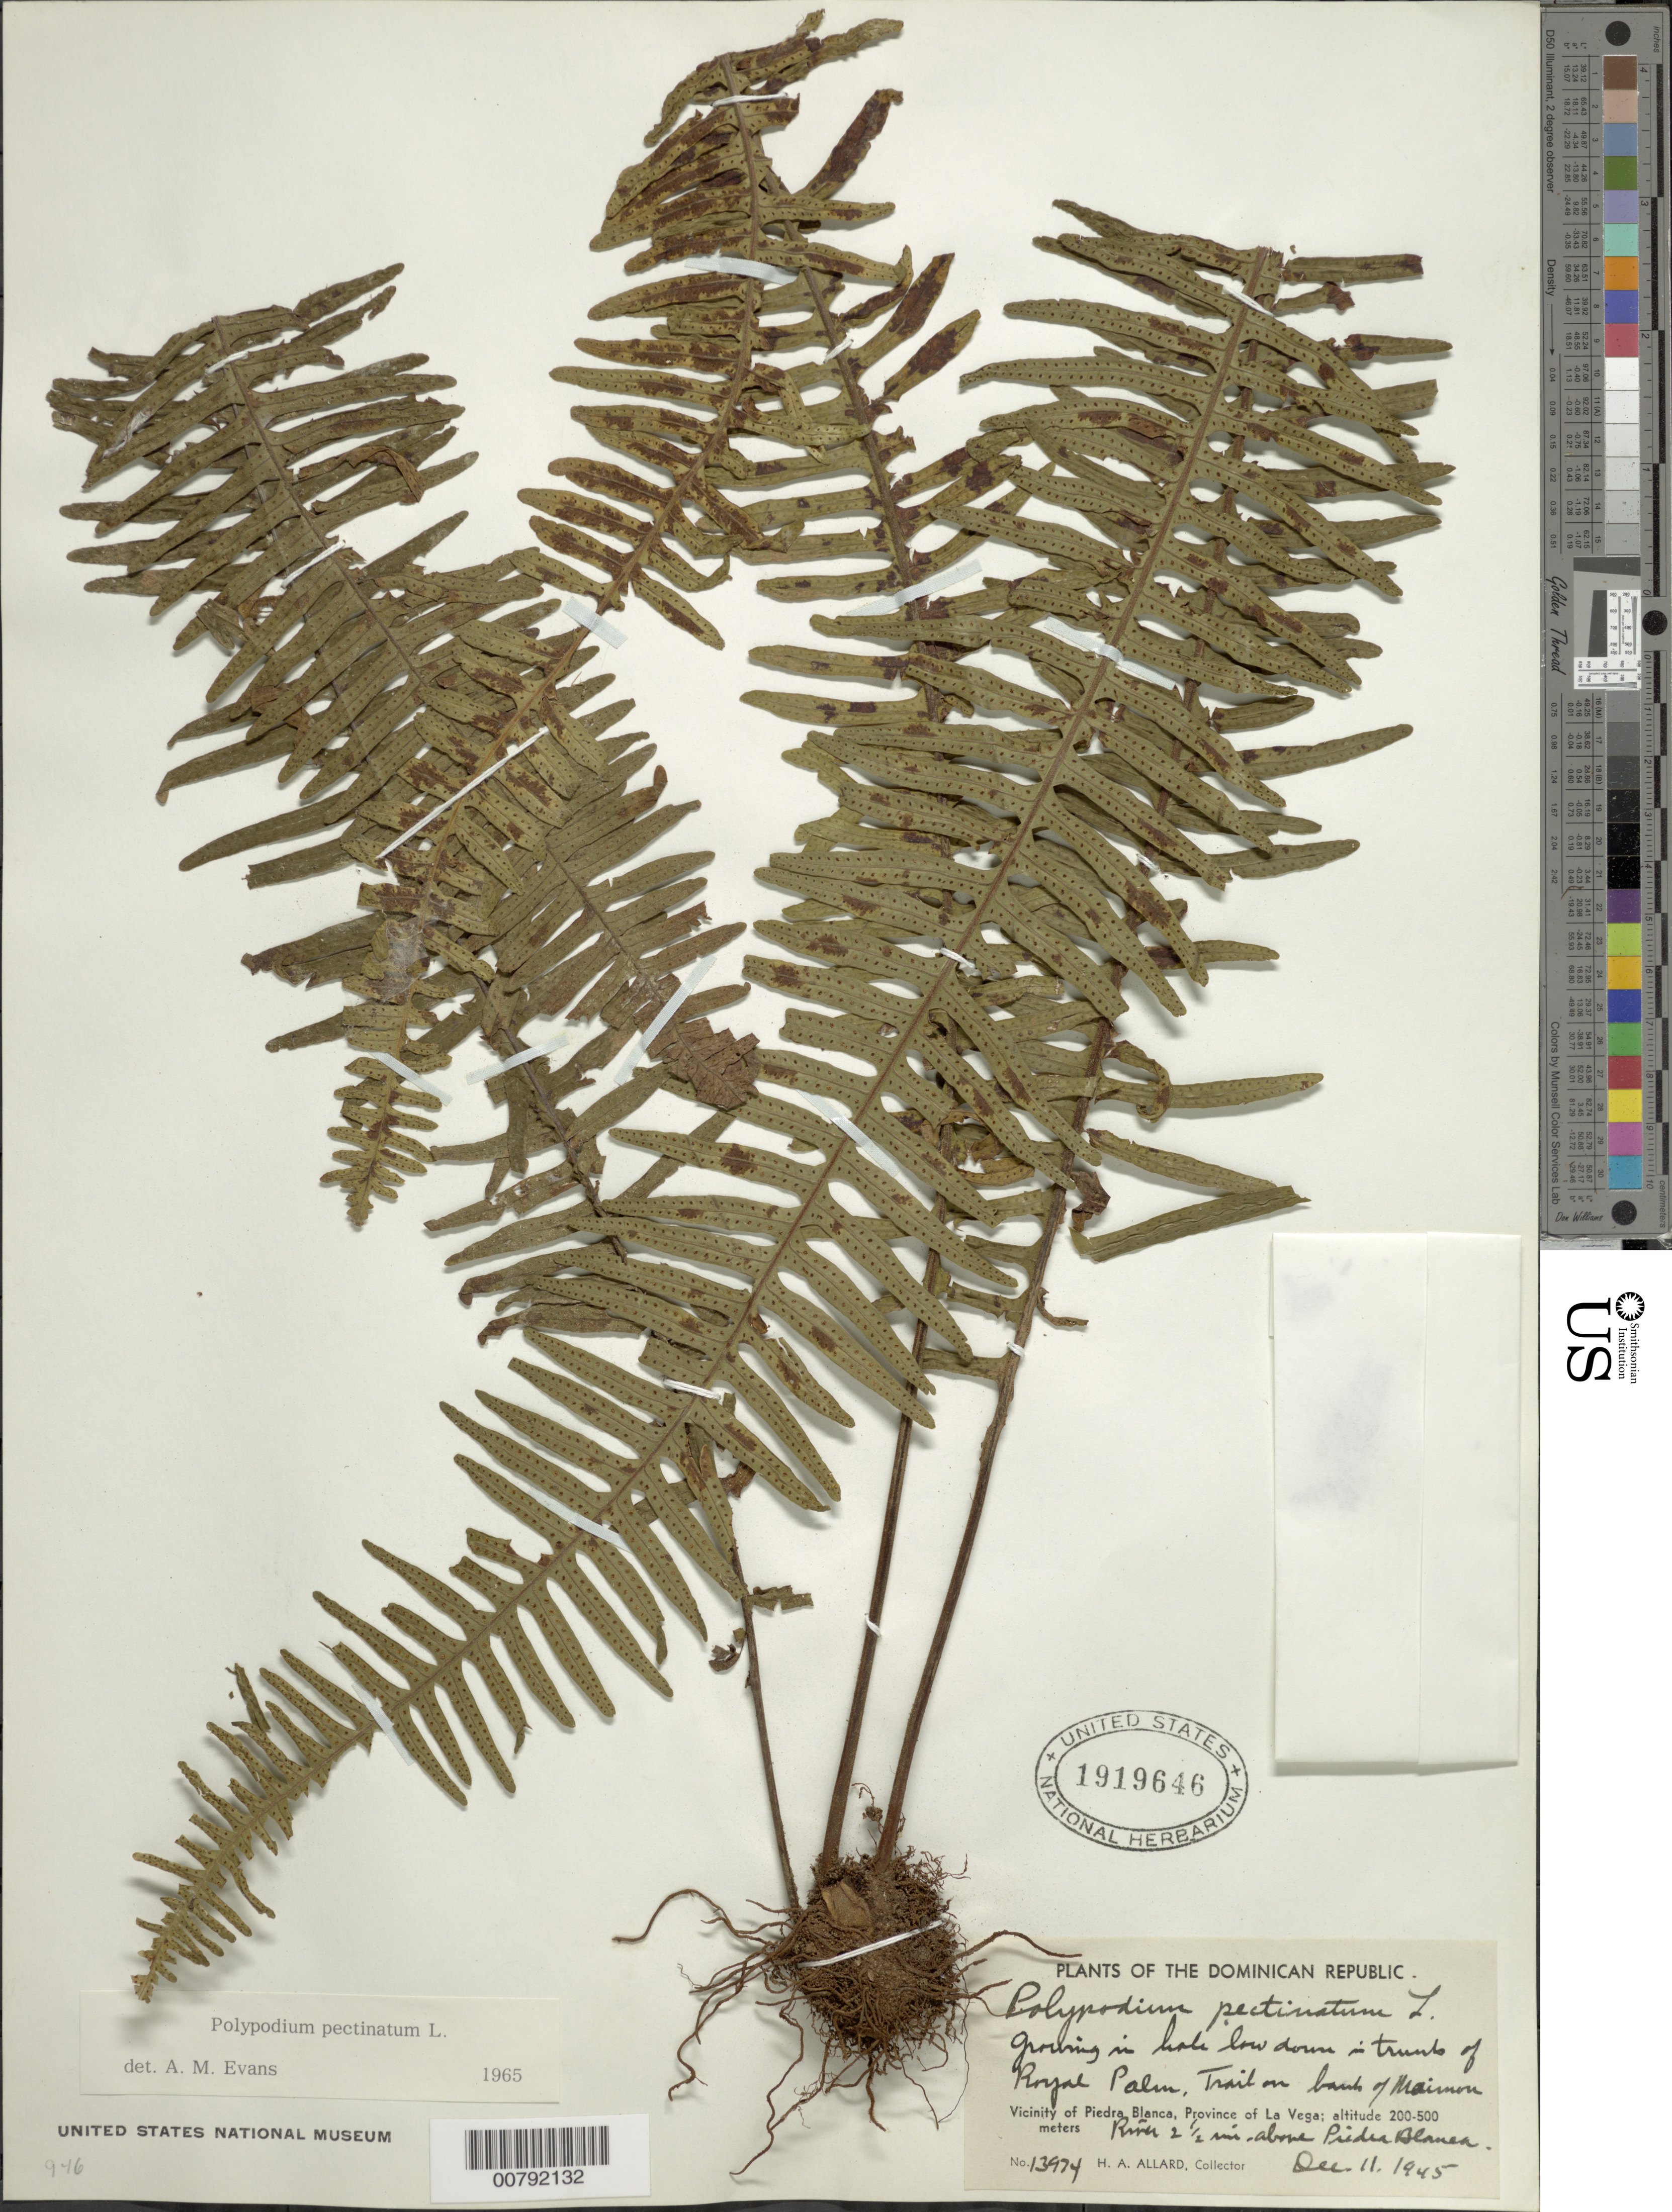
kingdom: Plantae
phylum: Tracheophyta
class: Polypodiopsida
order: Polypodiales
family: Polypodiaceae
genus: Pecluma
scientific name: Pecluma pectinata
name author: (L.) M.G. Price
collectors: H. A. Allard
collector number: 13974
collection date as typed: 11 Dec 1945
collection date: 1945-12-11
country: Dominican Republic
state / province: La Vega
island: Hispaniola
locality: Piedra Blanca, trail on bank of Maimon R., 2.5 miles above Piedra Blanca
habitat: Growing in hole low down in trunk of Royal Palm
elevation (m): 200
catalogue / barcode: US 1919646